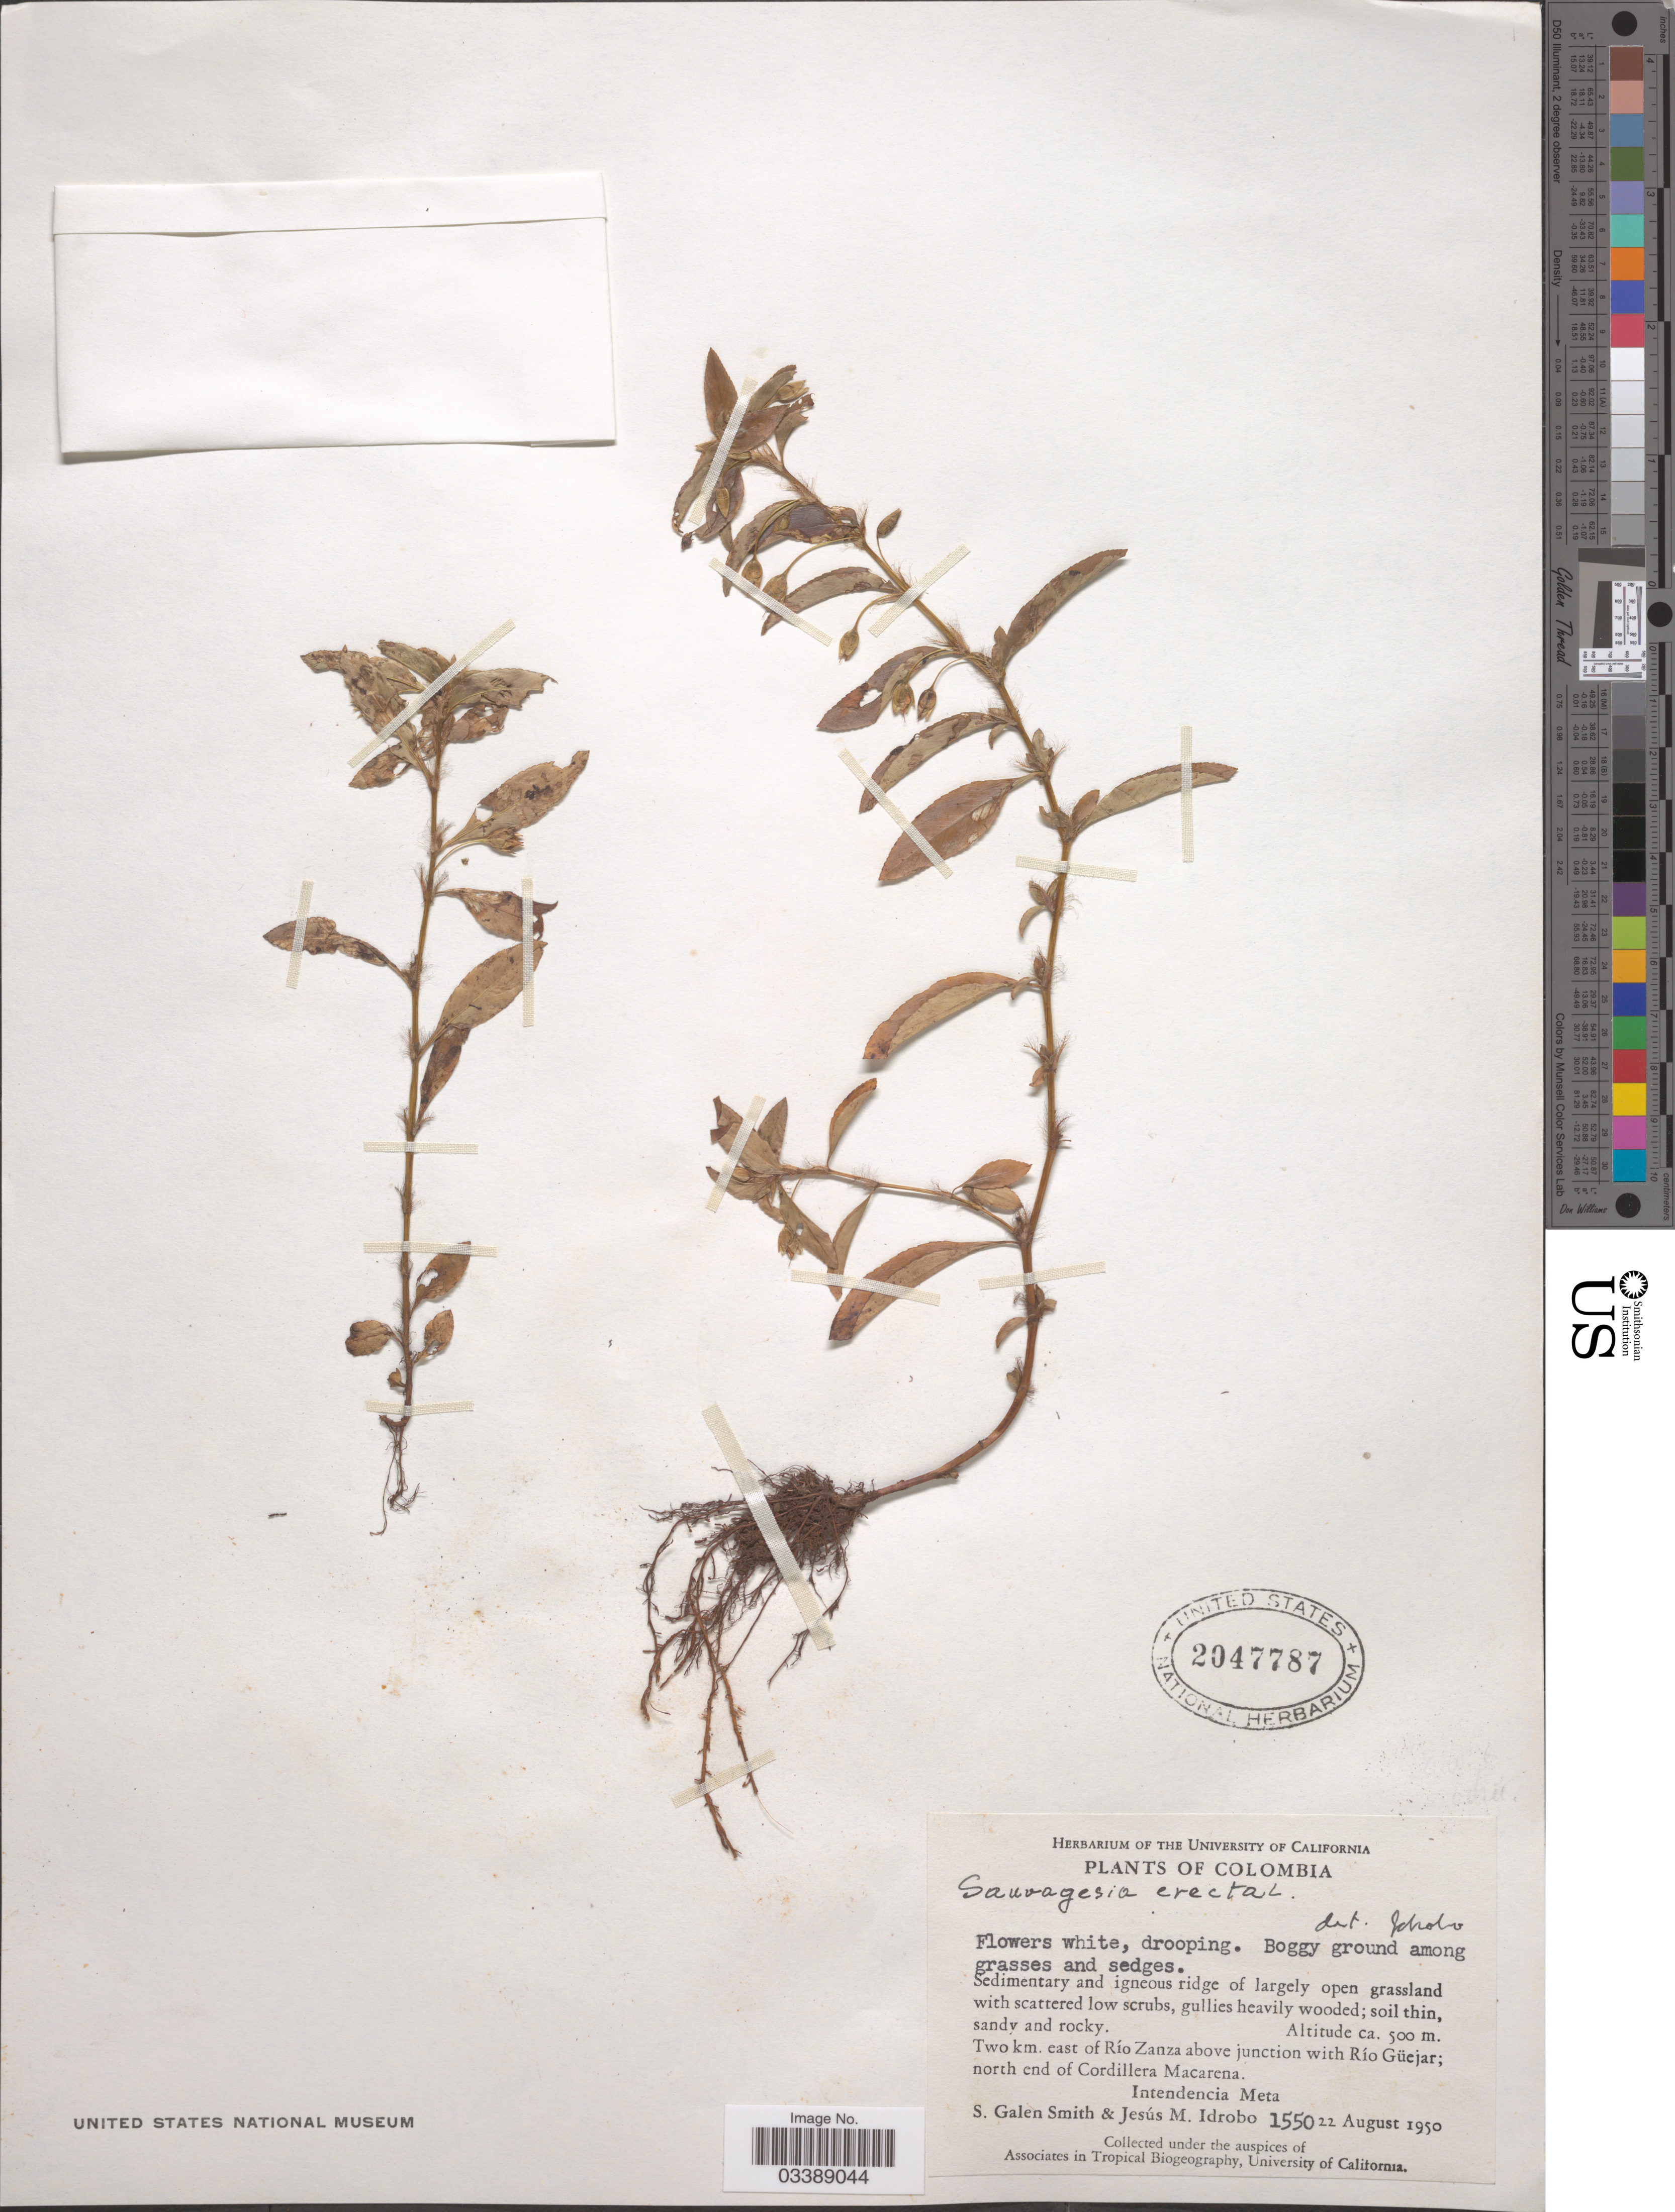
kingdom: Plantae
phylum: Tracheophyta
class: Magnoliopsida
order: Malpighiales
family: Ochnaceae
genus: Sauvagesia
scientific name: Sauvagesia erecta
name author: L.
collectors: S. G. Smith & J. M. Idrobo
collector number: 1550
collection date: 1950-08-22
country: Colombia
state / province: Meta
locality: Two km. east of Río Zanza above junction with Río Güejar; north end of Cordillera Macarena. Intendencia Meta.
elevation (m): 500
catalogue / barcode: US 2047787